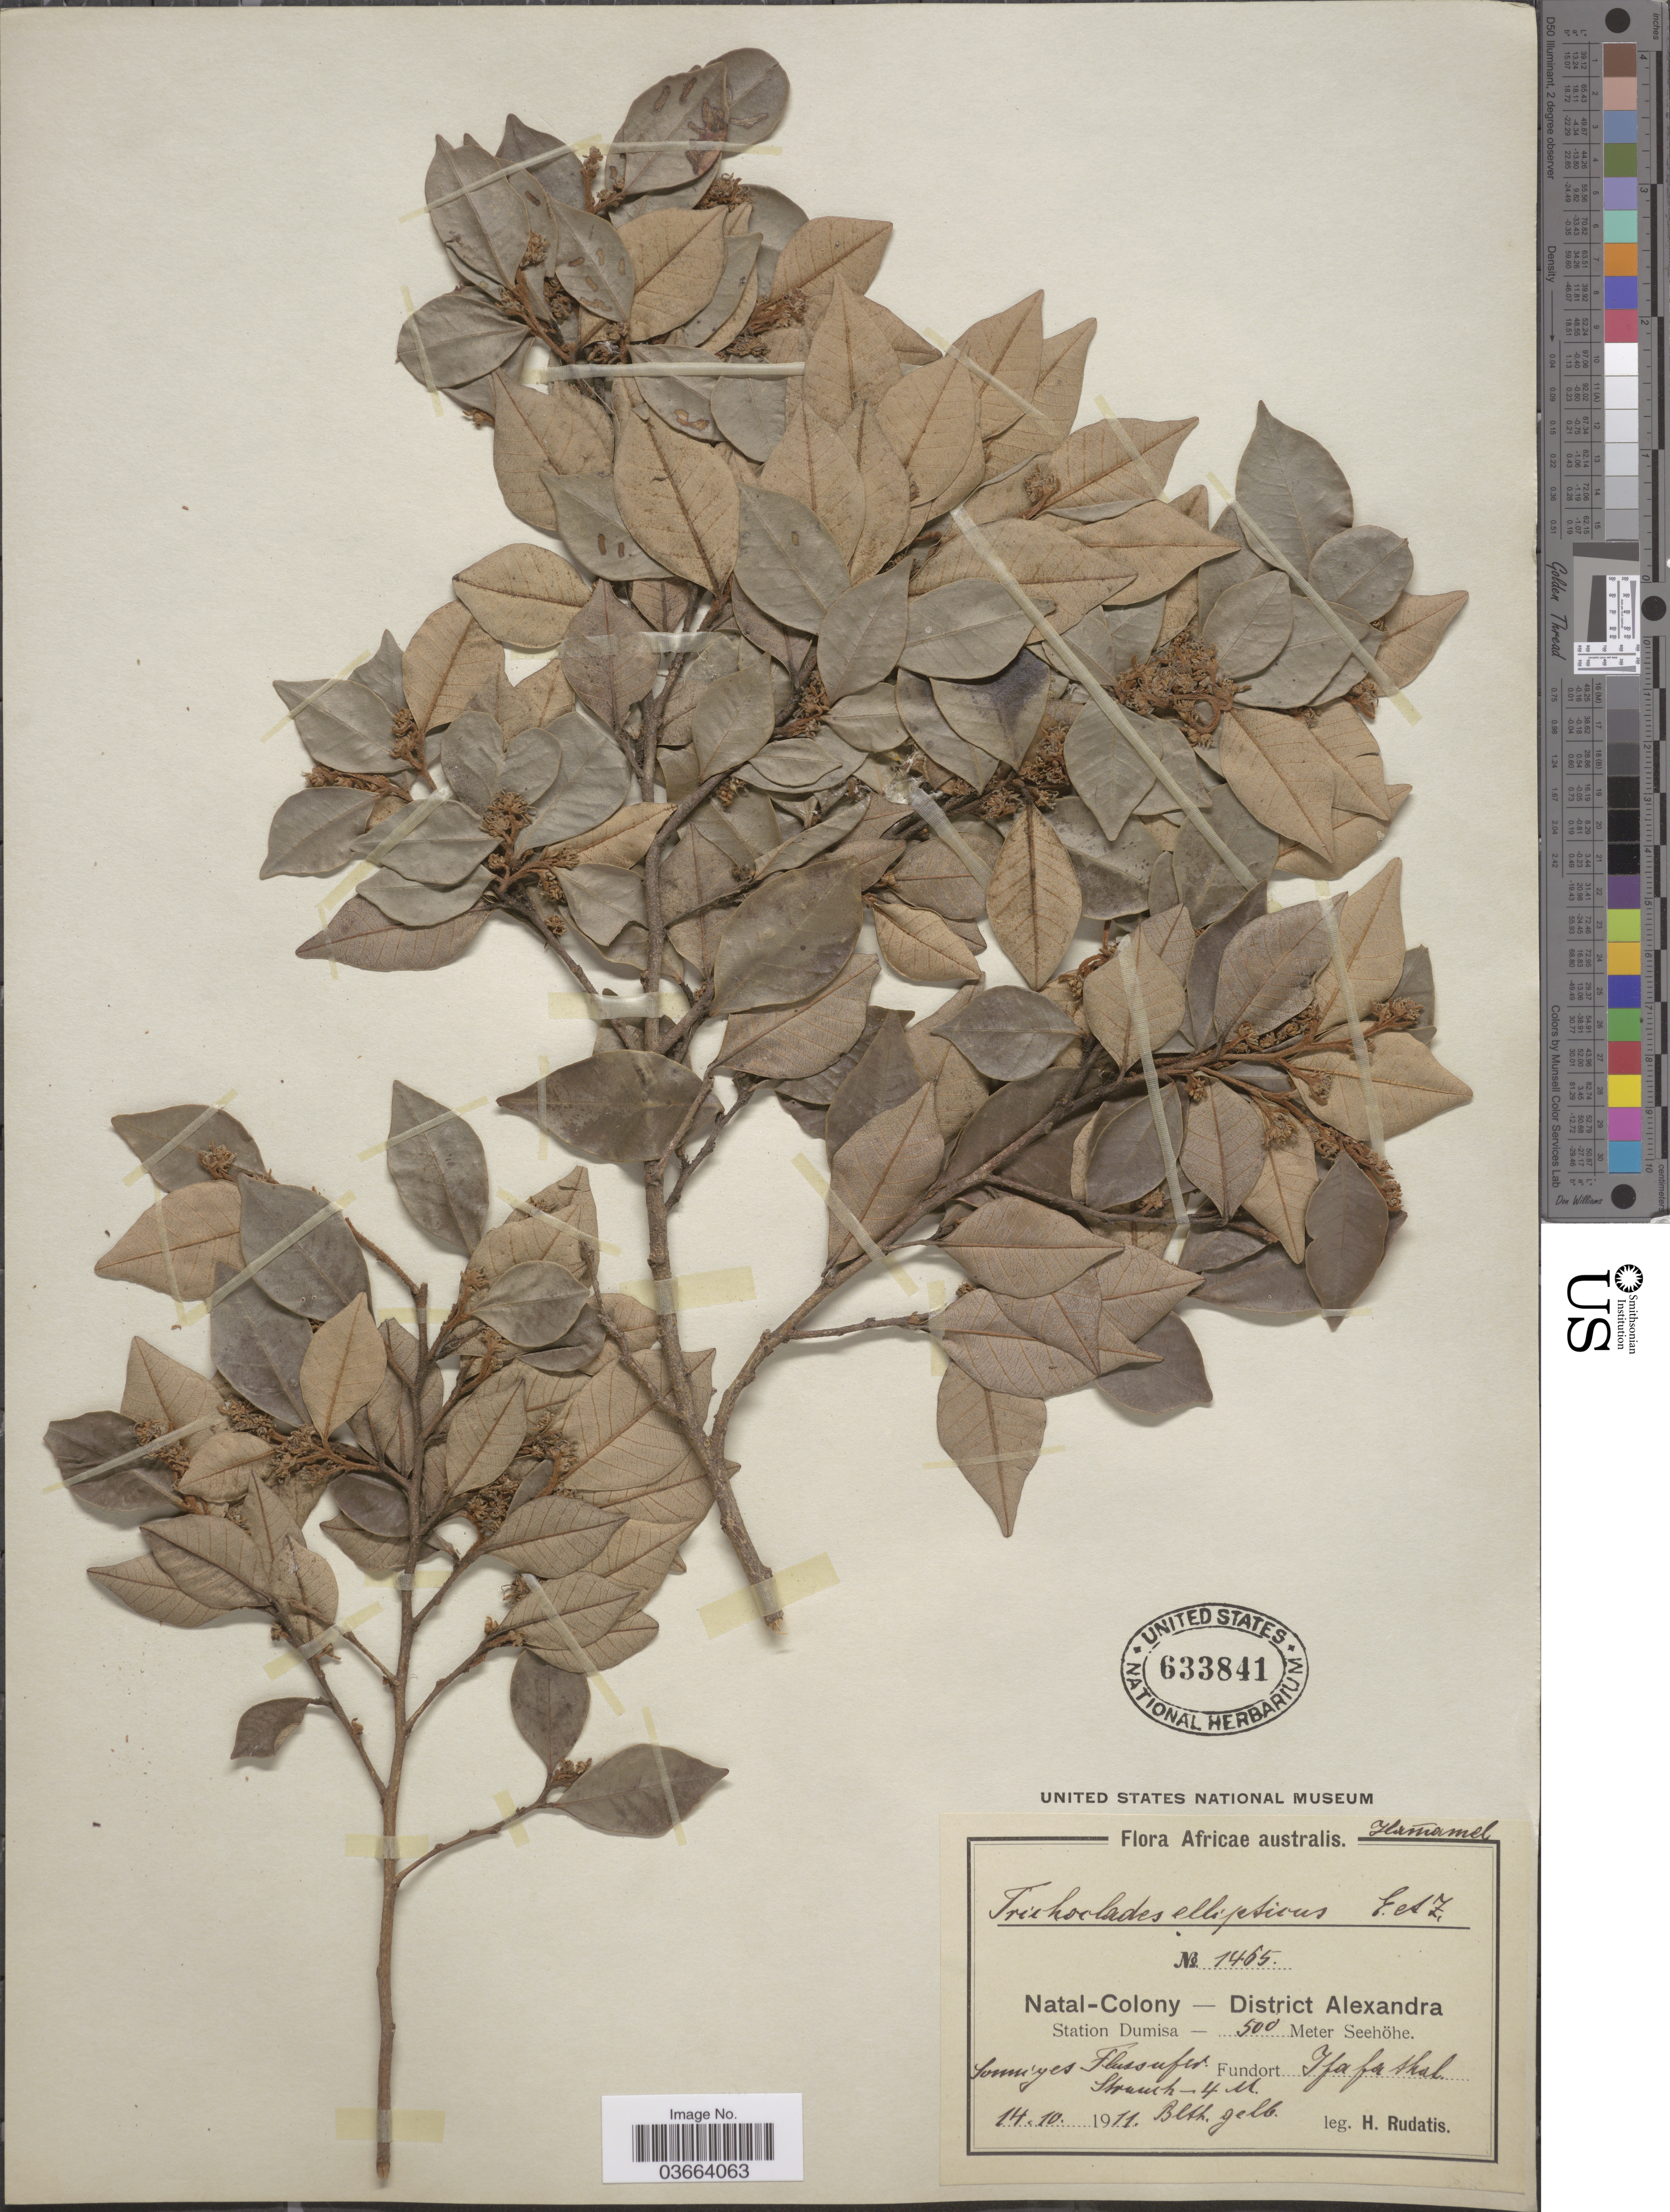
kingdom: Plantae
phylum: Tracheophyta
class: Magnoliopsida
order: Saxifragales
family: Hamamelidaceae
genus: Trichocladus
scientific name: Trichocladus ellipticus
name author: Eckl. & Zeyh. ex Sond.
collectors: H. Rudatis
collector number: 1465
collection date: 1911-10-14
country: South Africa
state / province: KwaZulu-Natal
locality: Natal-Colony - District Alexandra. Station Dumisa.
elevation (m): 500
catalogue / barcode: US 633841